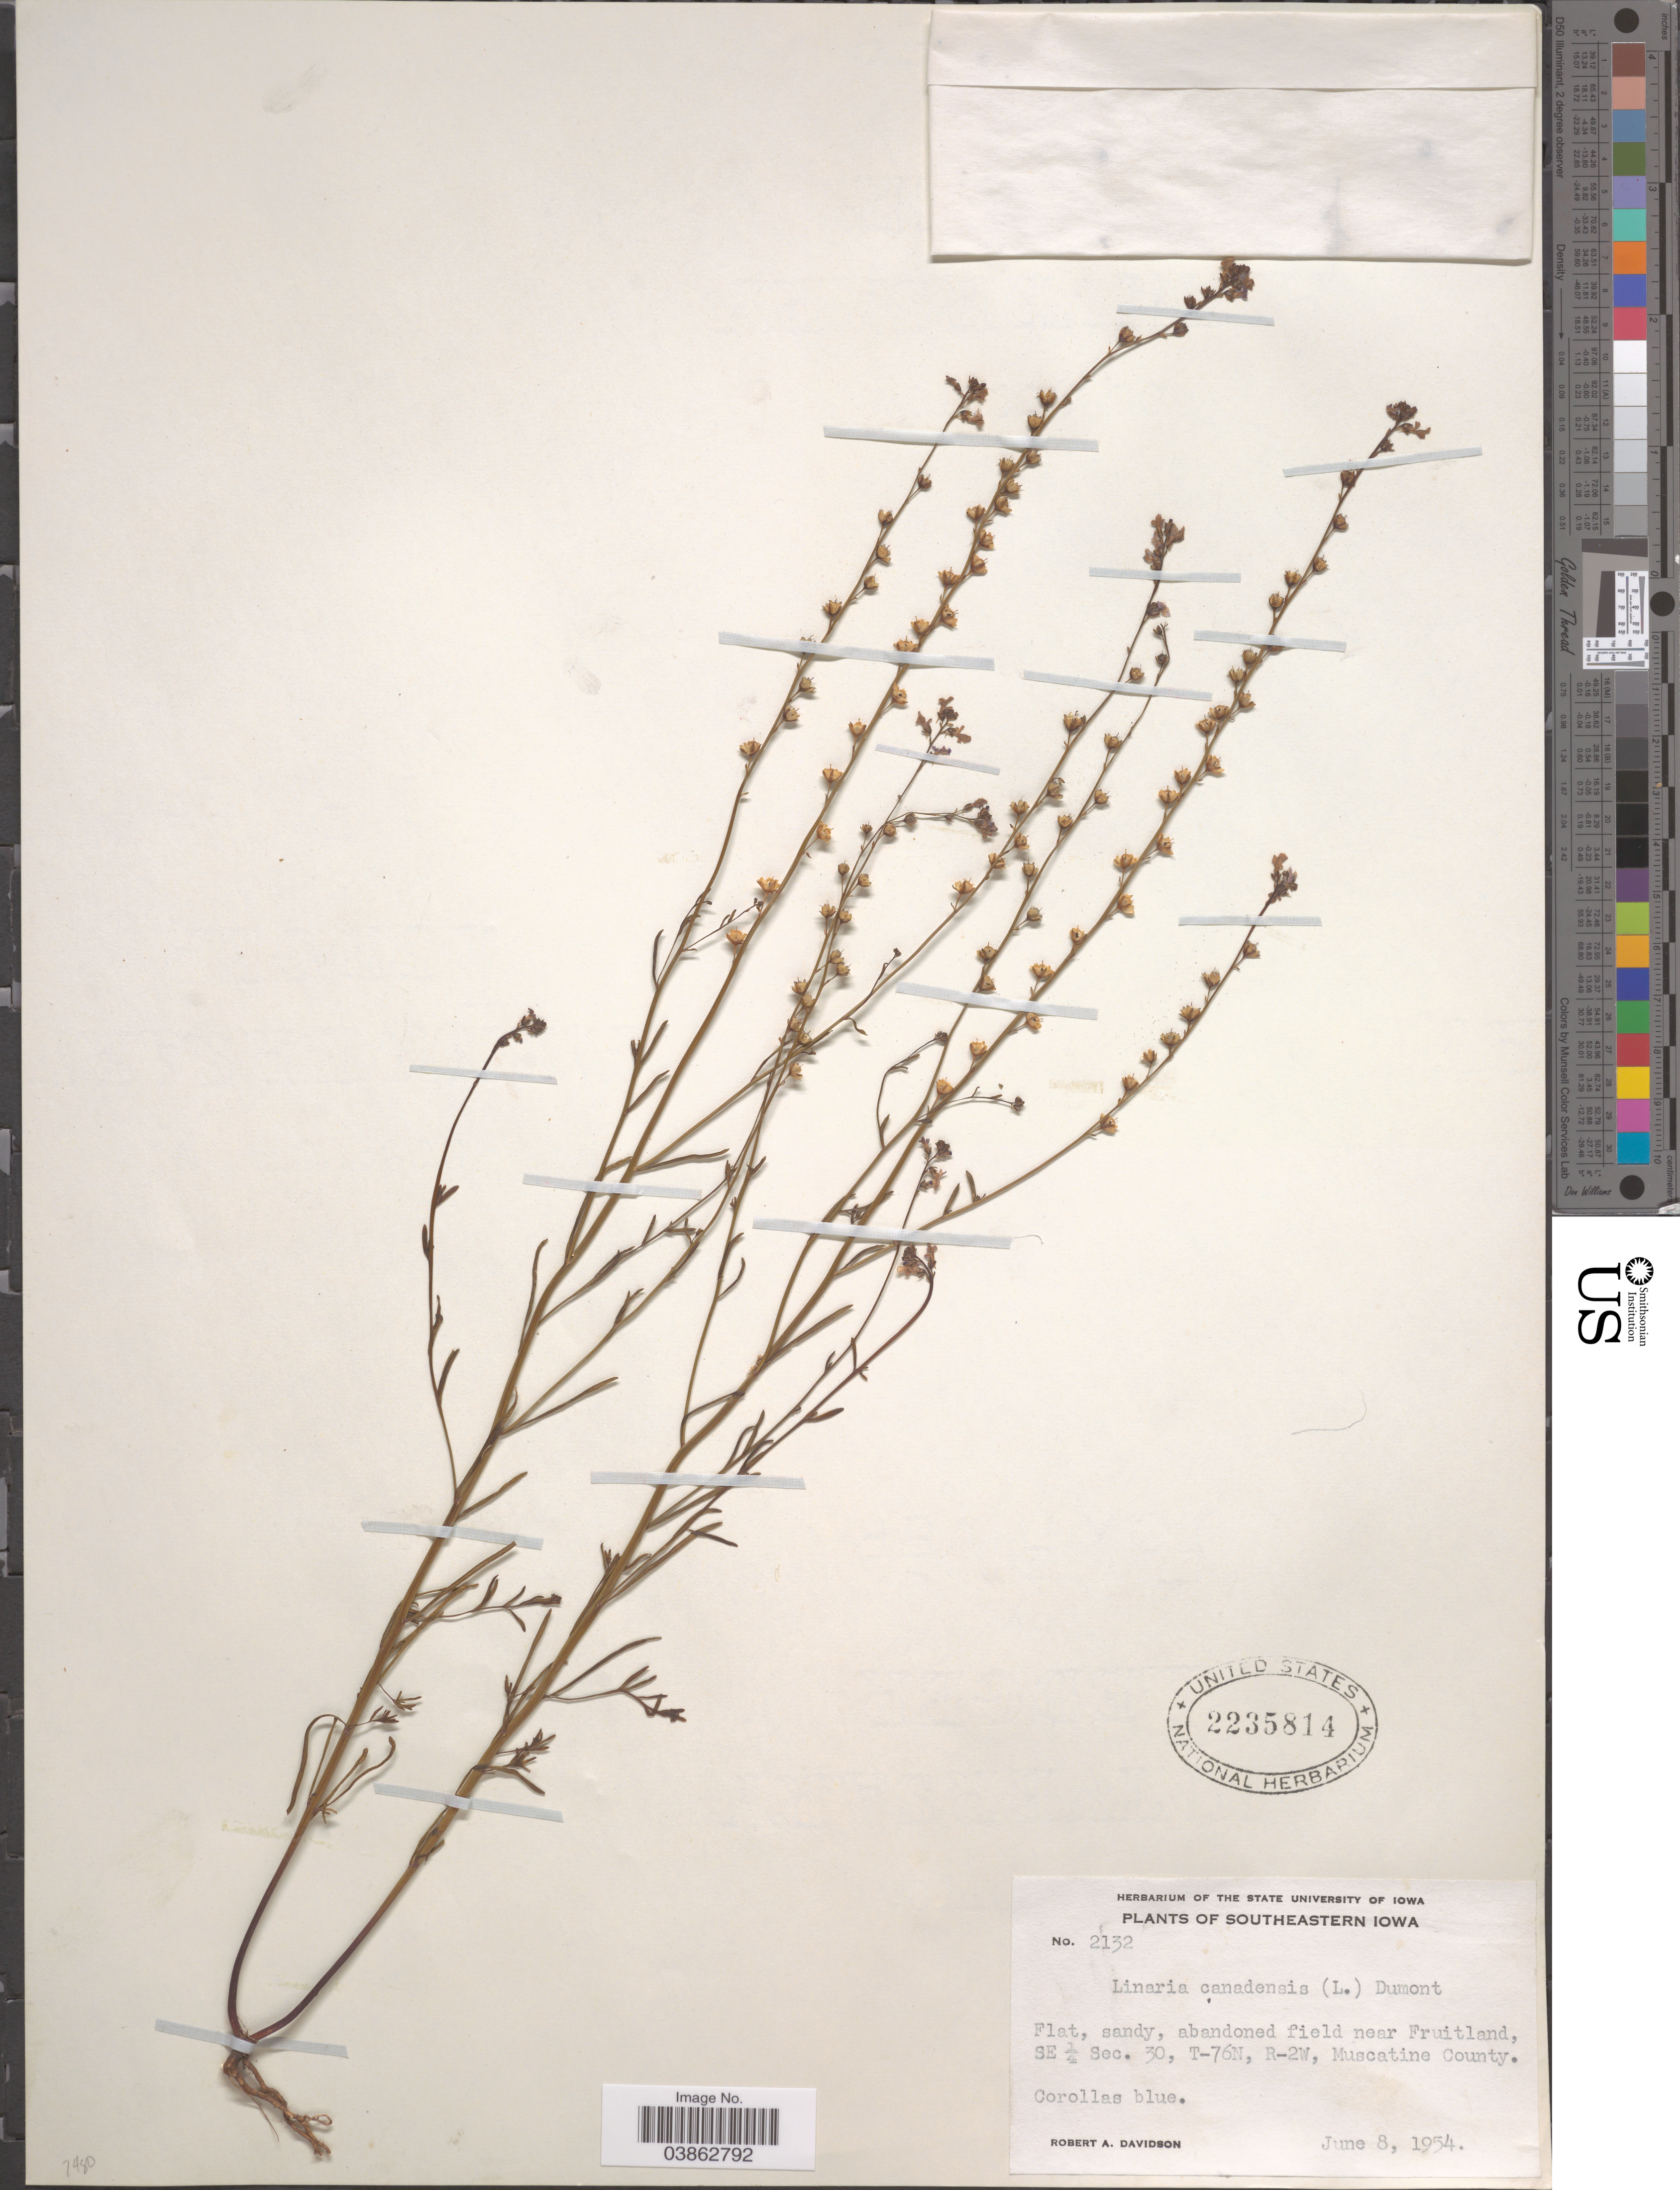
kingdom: Plantae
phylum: Tracheophyta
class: Magnoliopsida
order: Lamiales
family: Plantaginaceae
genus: Linaria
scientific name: Linaria canadensis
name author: (L.) Dum. Cours.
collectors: R. A. Davidson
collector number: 2132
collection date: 1954-06-08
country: United States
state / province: Iowa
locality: Southeastern Iowa. Flat, sandy, abandoned field near Fruitland, SE ¼ Sec. 30, T-76N, R-2W, Muscatine County.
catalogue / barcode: US 2235814